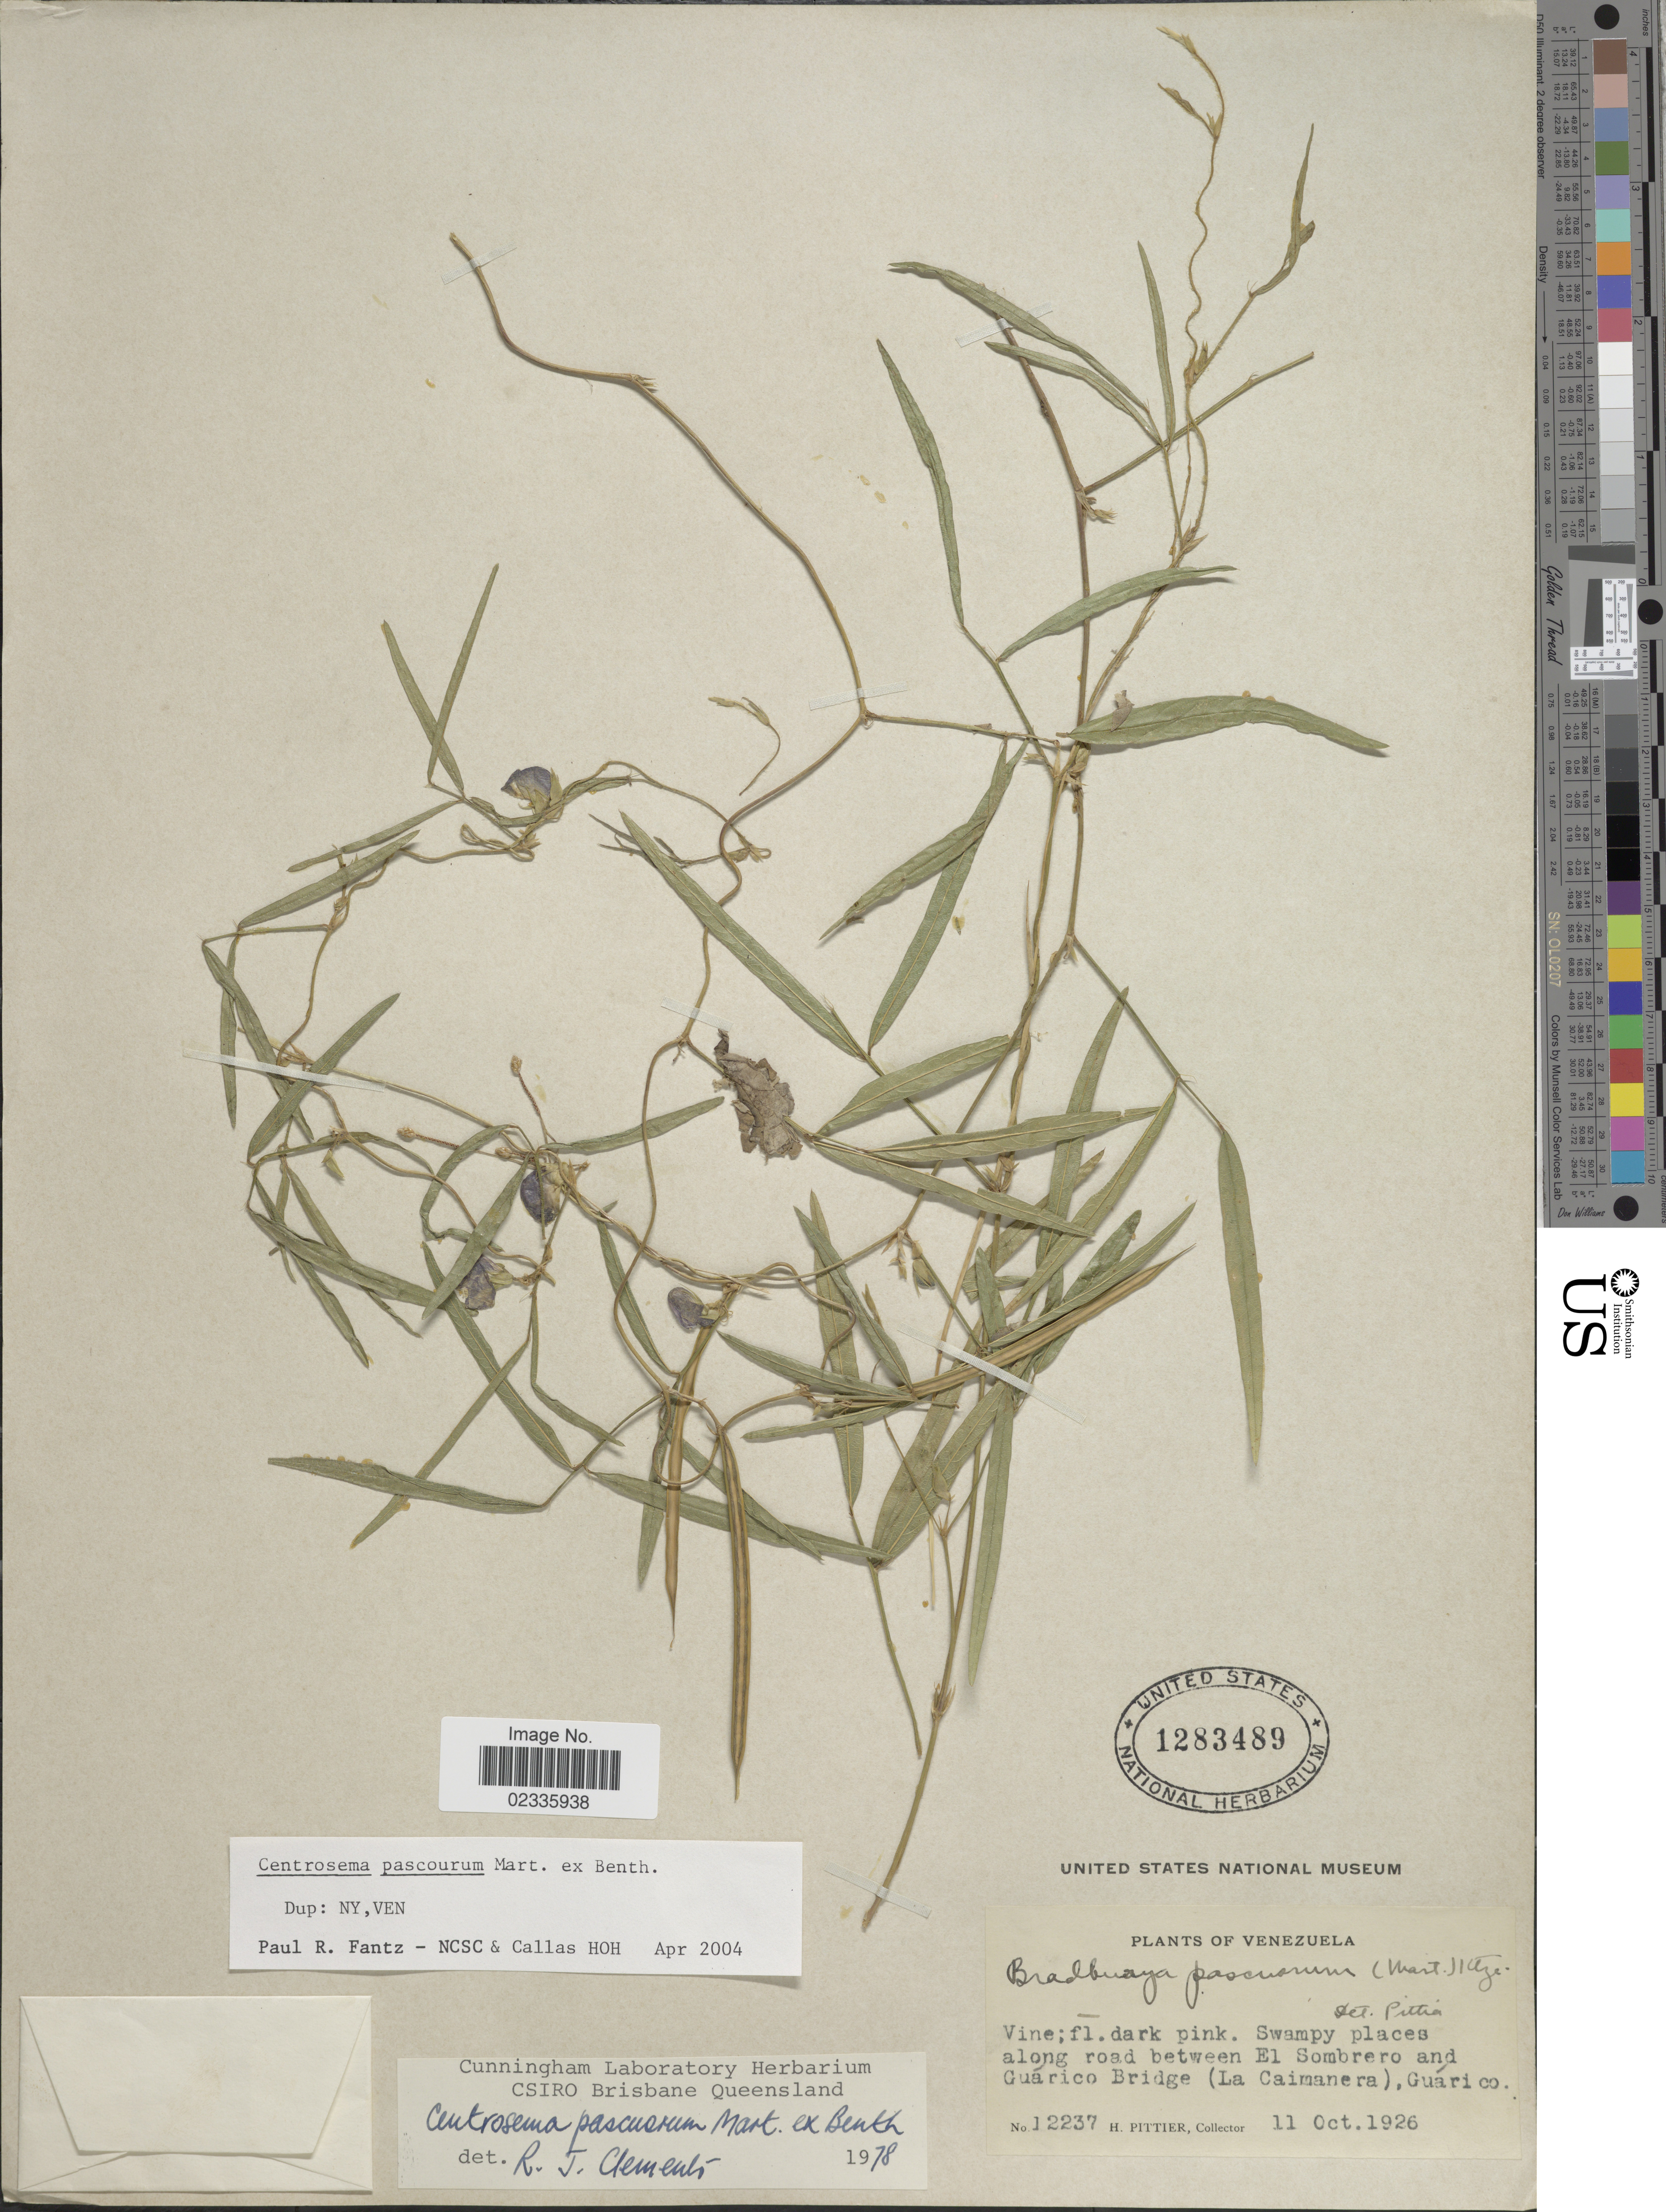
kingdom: Plantae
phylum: Tracheophyta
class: Magnoliopsida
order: Fabales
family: Fabaceae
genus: Centrosema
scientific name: Centrosema pascuorum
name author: Benth.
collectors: H. F. Pittier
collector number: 12237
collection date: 1926-10-11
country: Venezuela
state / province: Guárico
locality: Along road between El Sombrero and Guárico Bridge (La Caimanera), Guári Co.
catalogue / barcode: US 1283489